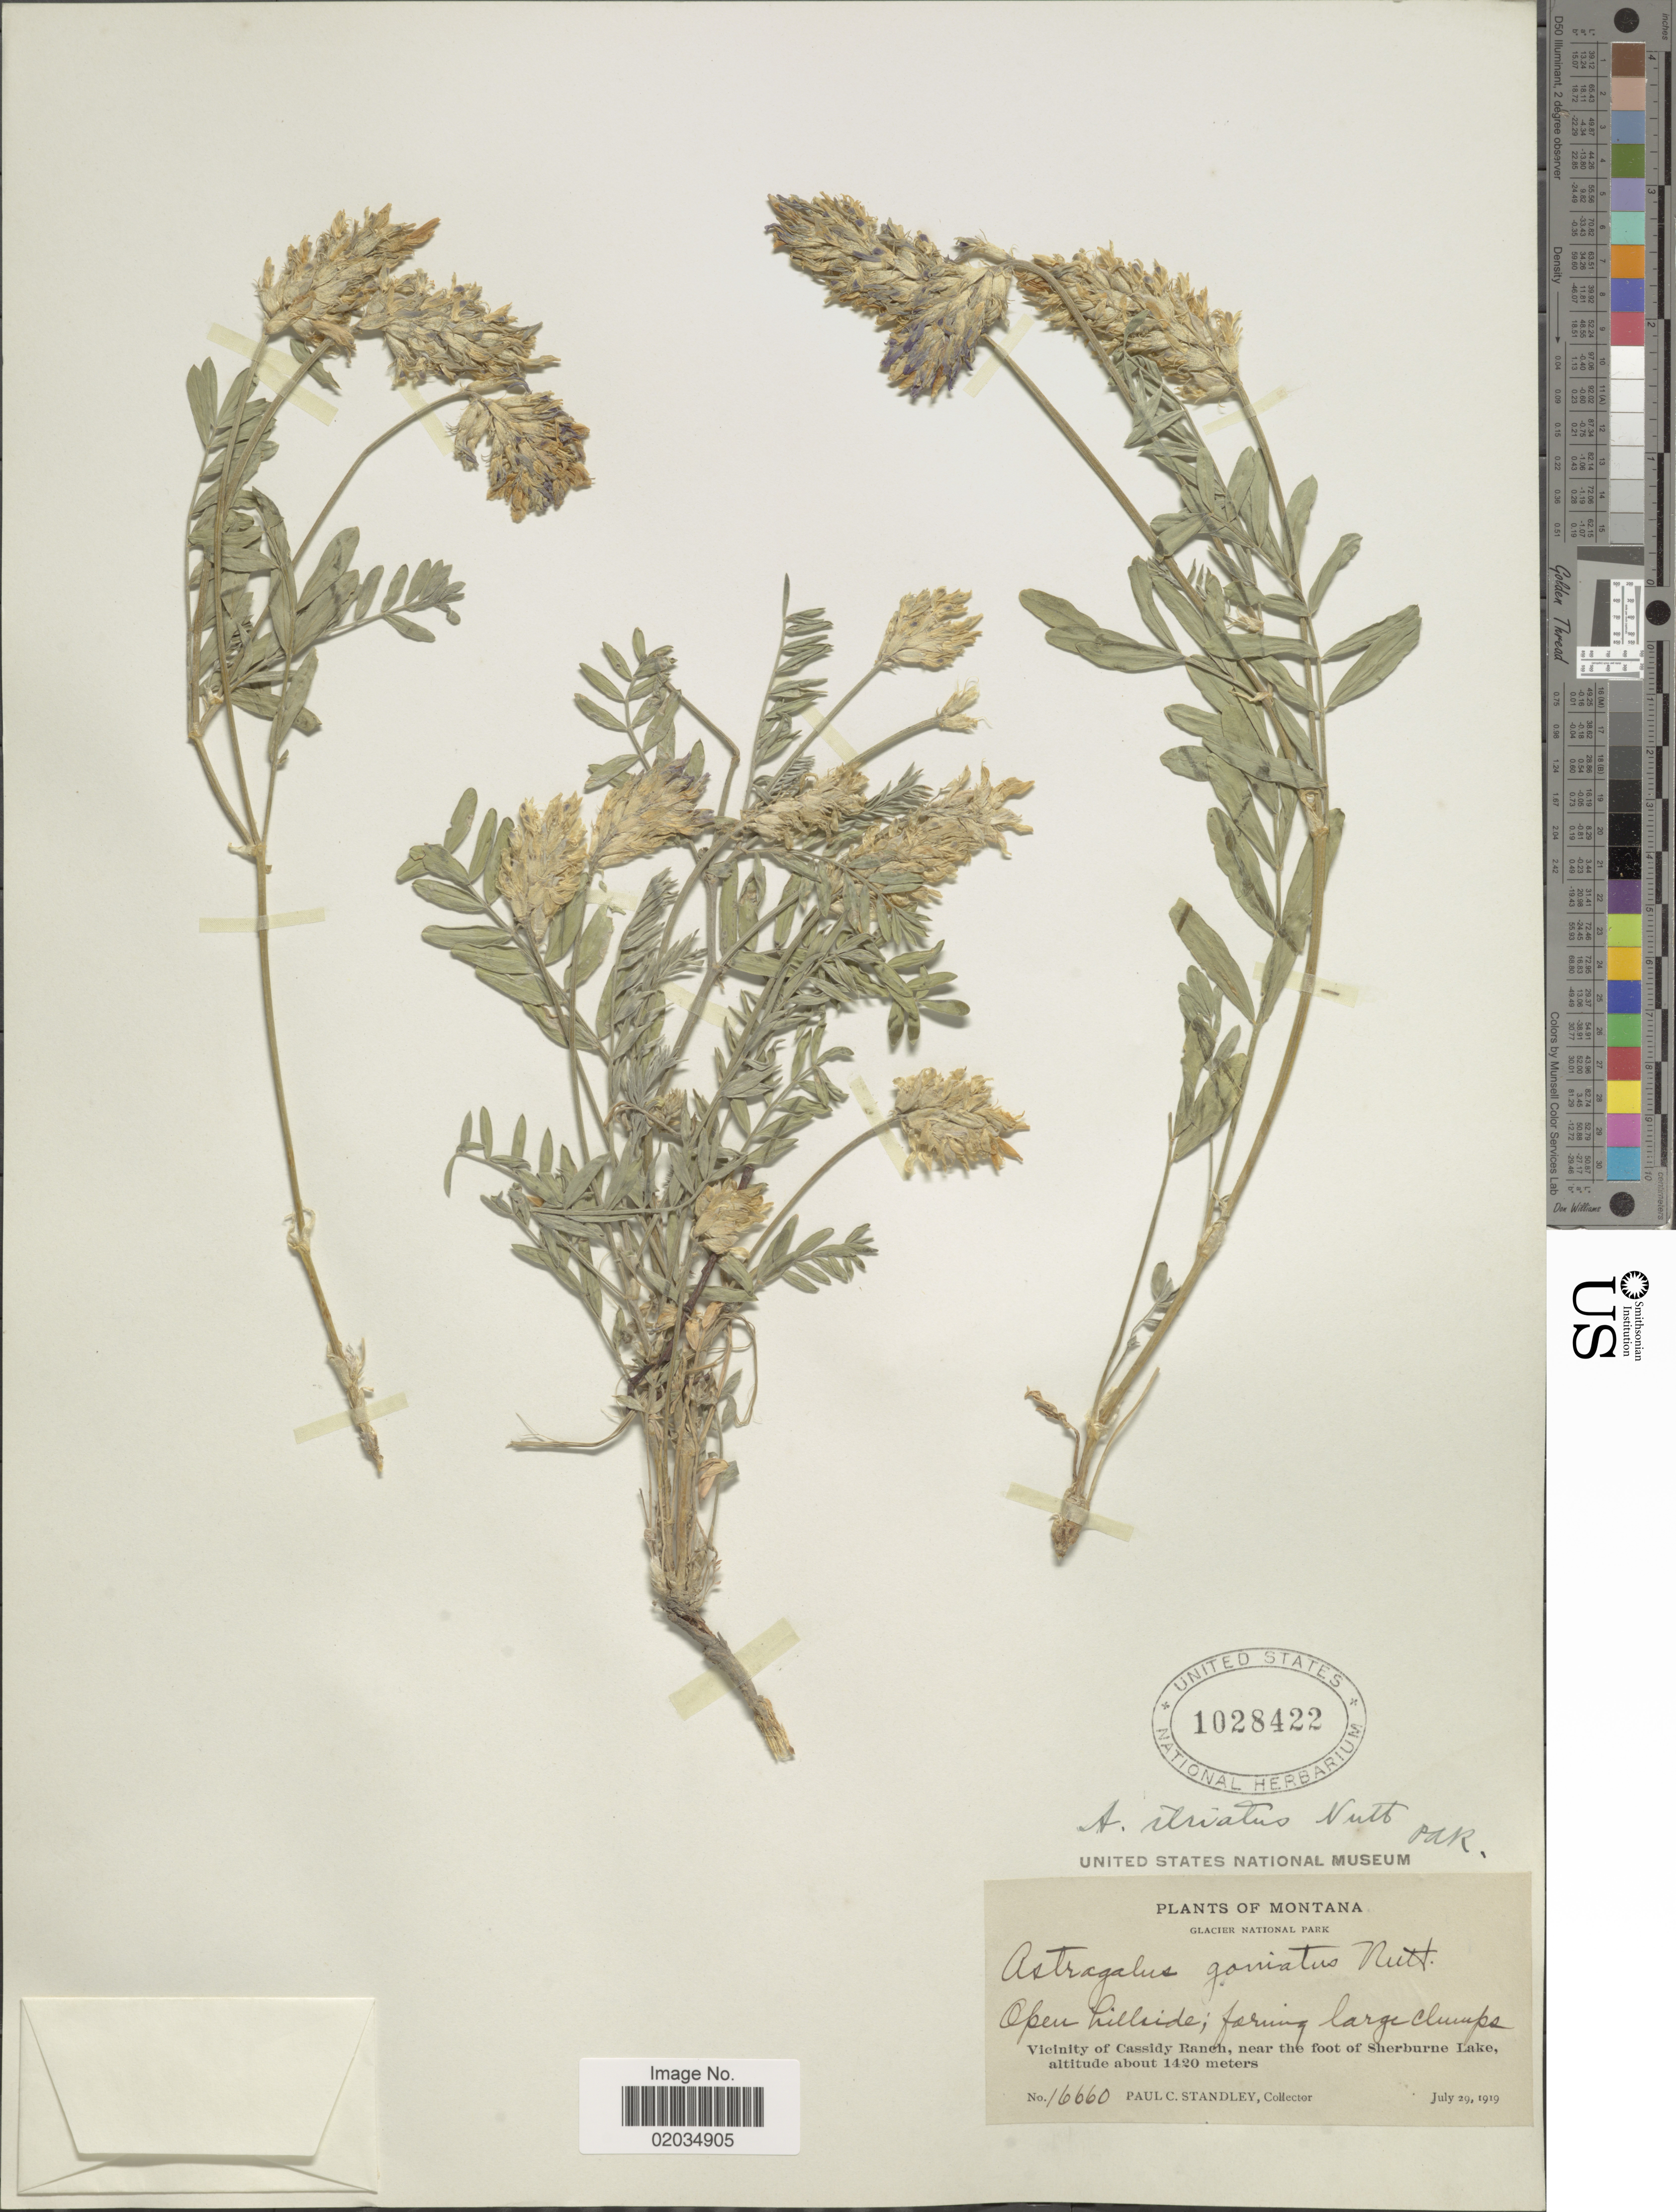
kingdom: Plantae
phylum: Tracheophyta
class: Magnoliopsida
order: Fabales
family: Fabaceae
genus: Astragalus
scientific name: Astragalus striatus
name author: Nutt.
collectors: P. C. Standley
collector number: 16660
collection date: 1919-07-29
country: United States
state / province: Montana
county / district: Glacier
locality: Glacier National Park, Vicinity of Cassidy Ranch, near the foot of Sherburne Lake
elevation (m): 1420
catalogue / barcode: US 1028422